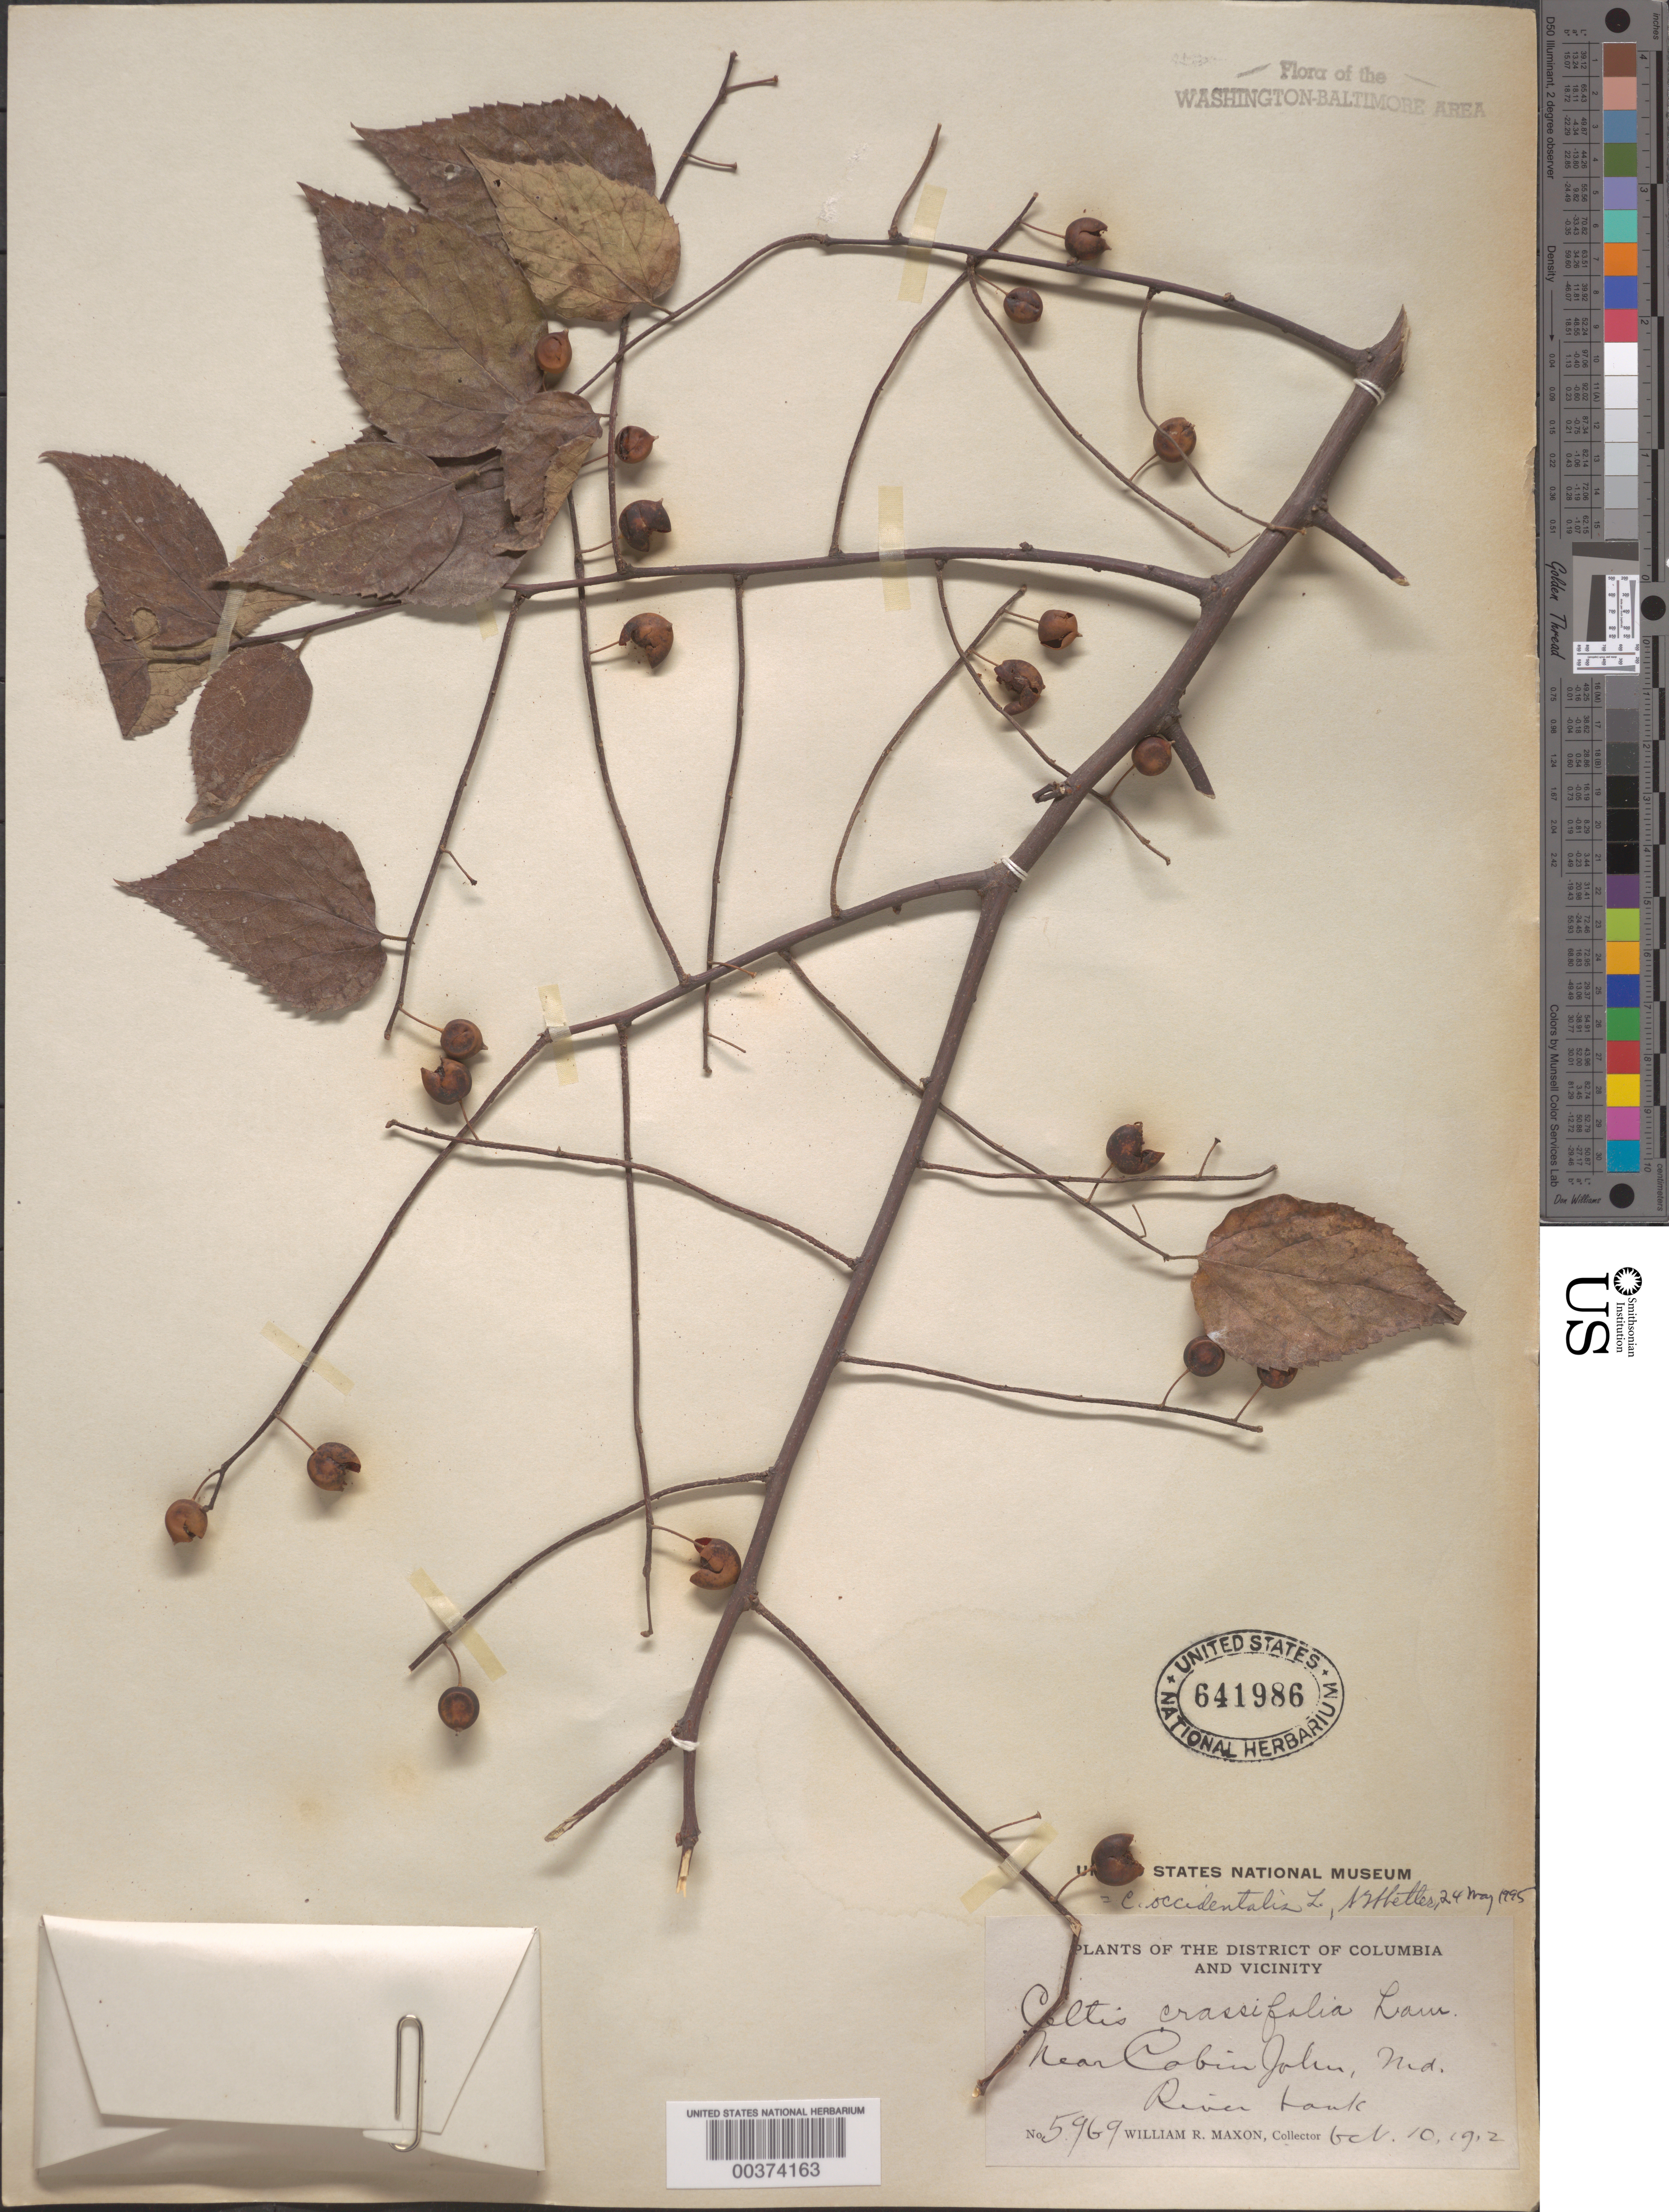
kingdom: Plantae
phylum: Tracheophyta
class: Magnoliopsida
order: Rosales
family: Cannabaceae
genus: Celtis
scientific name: Celtis occidentalis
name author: L.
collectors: W. R. Maxon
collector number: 5969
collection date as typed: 10 Oct 1912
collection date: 1912-10-10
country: United States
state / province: Maryland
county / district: Montgomery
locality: Cabin John vicinity, river bank C. & O. Canal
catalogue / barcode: US 641986